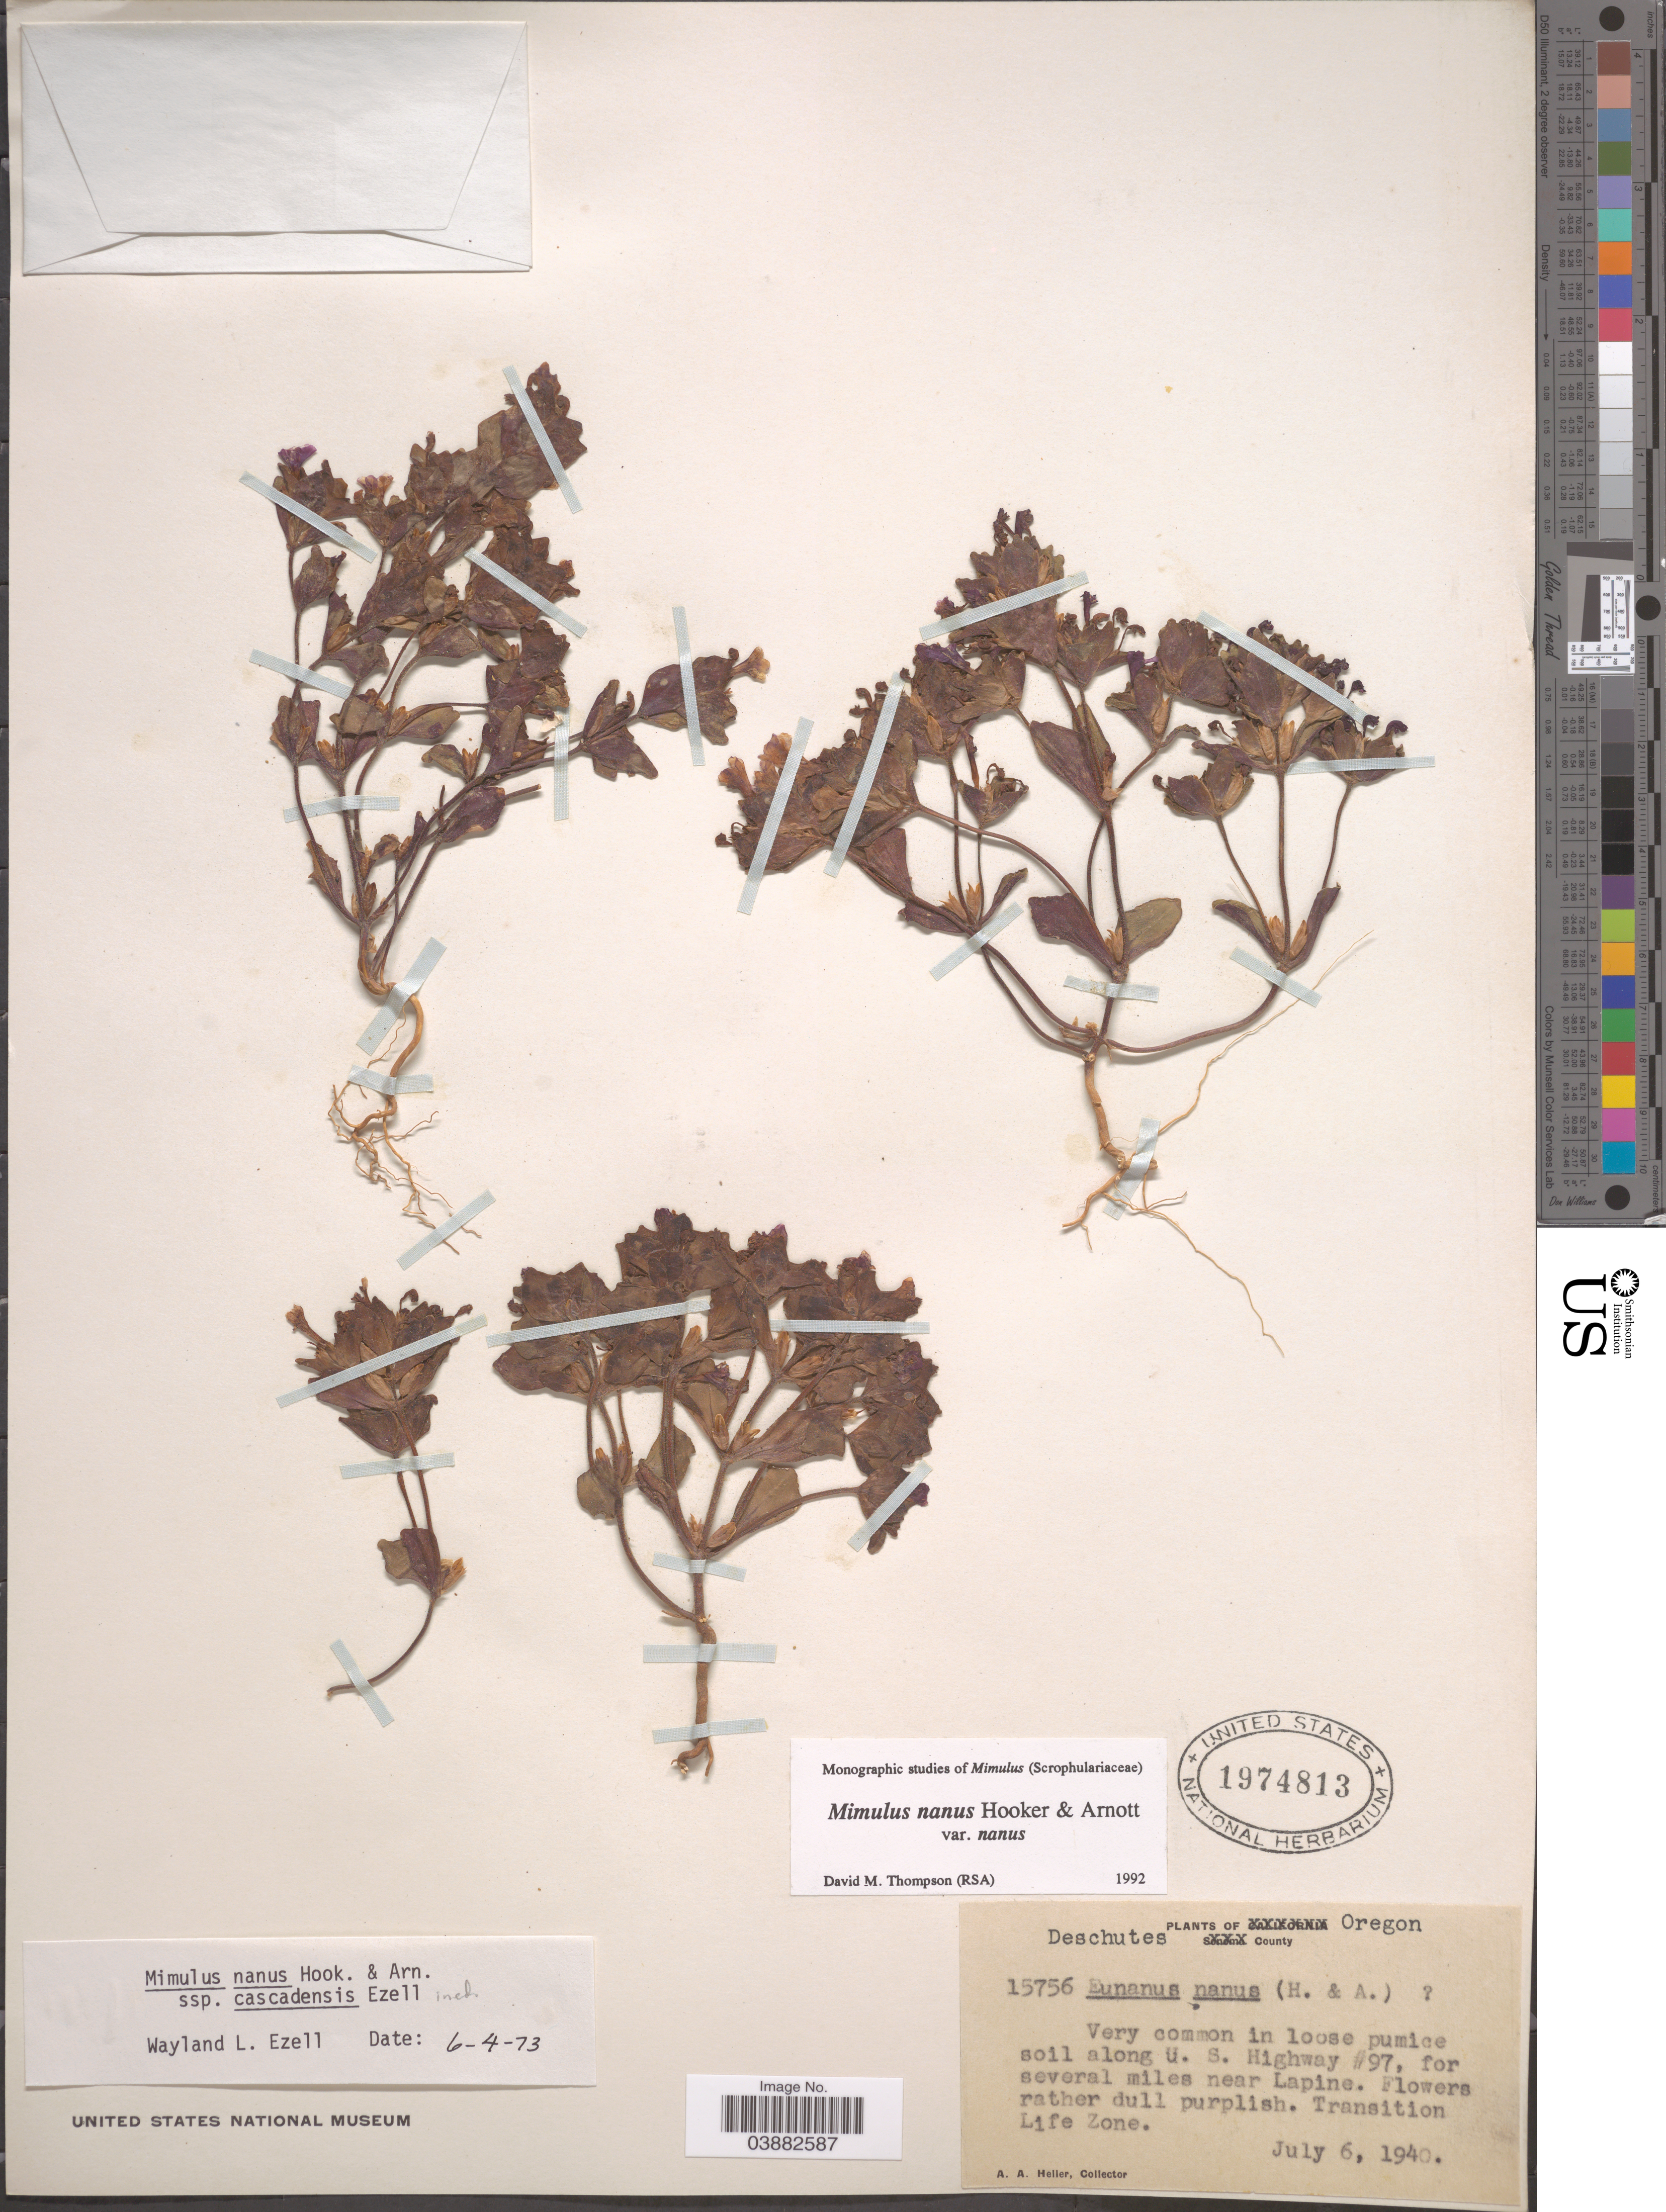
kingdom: Plantae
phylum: Tracheophyta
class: Magnoliopsida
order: Lamiales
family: Phrymaceae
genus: Mimulus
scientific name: Mimulus nanus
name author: Hook. & Arn.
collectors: A. A. Heller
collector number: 15756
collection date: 1940-07-06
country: United States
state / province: Oregon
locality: Deschutes County. Along U.S. Highway #97, for several miles near Lapine. Transition Life Zone.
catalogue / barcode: US 1974813